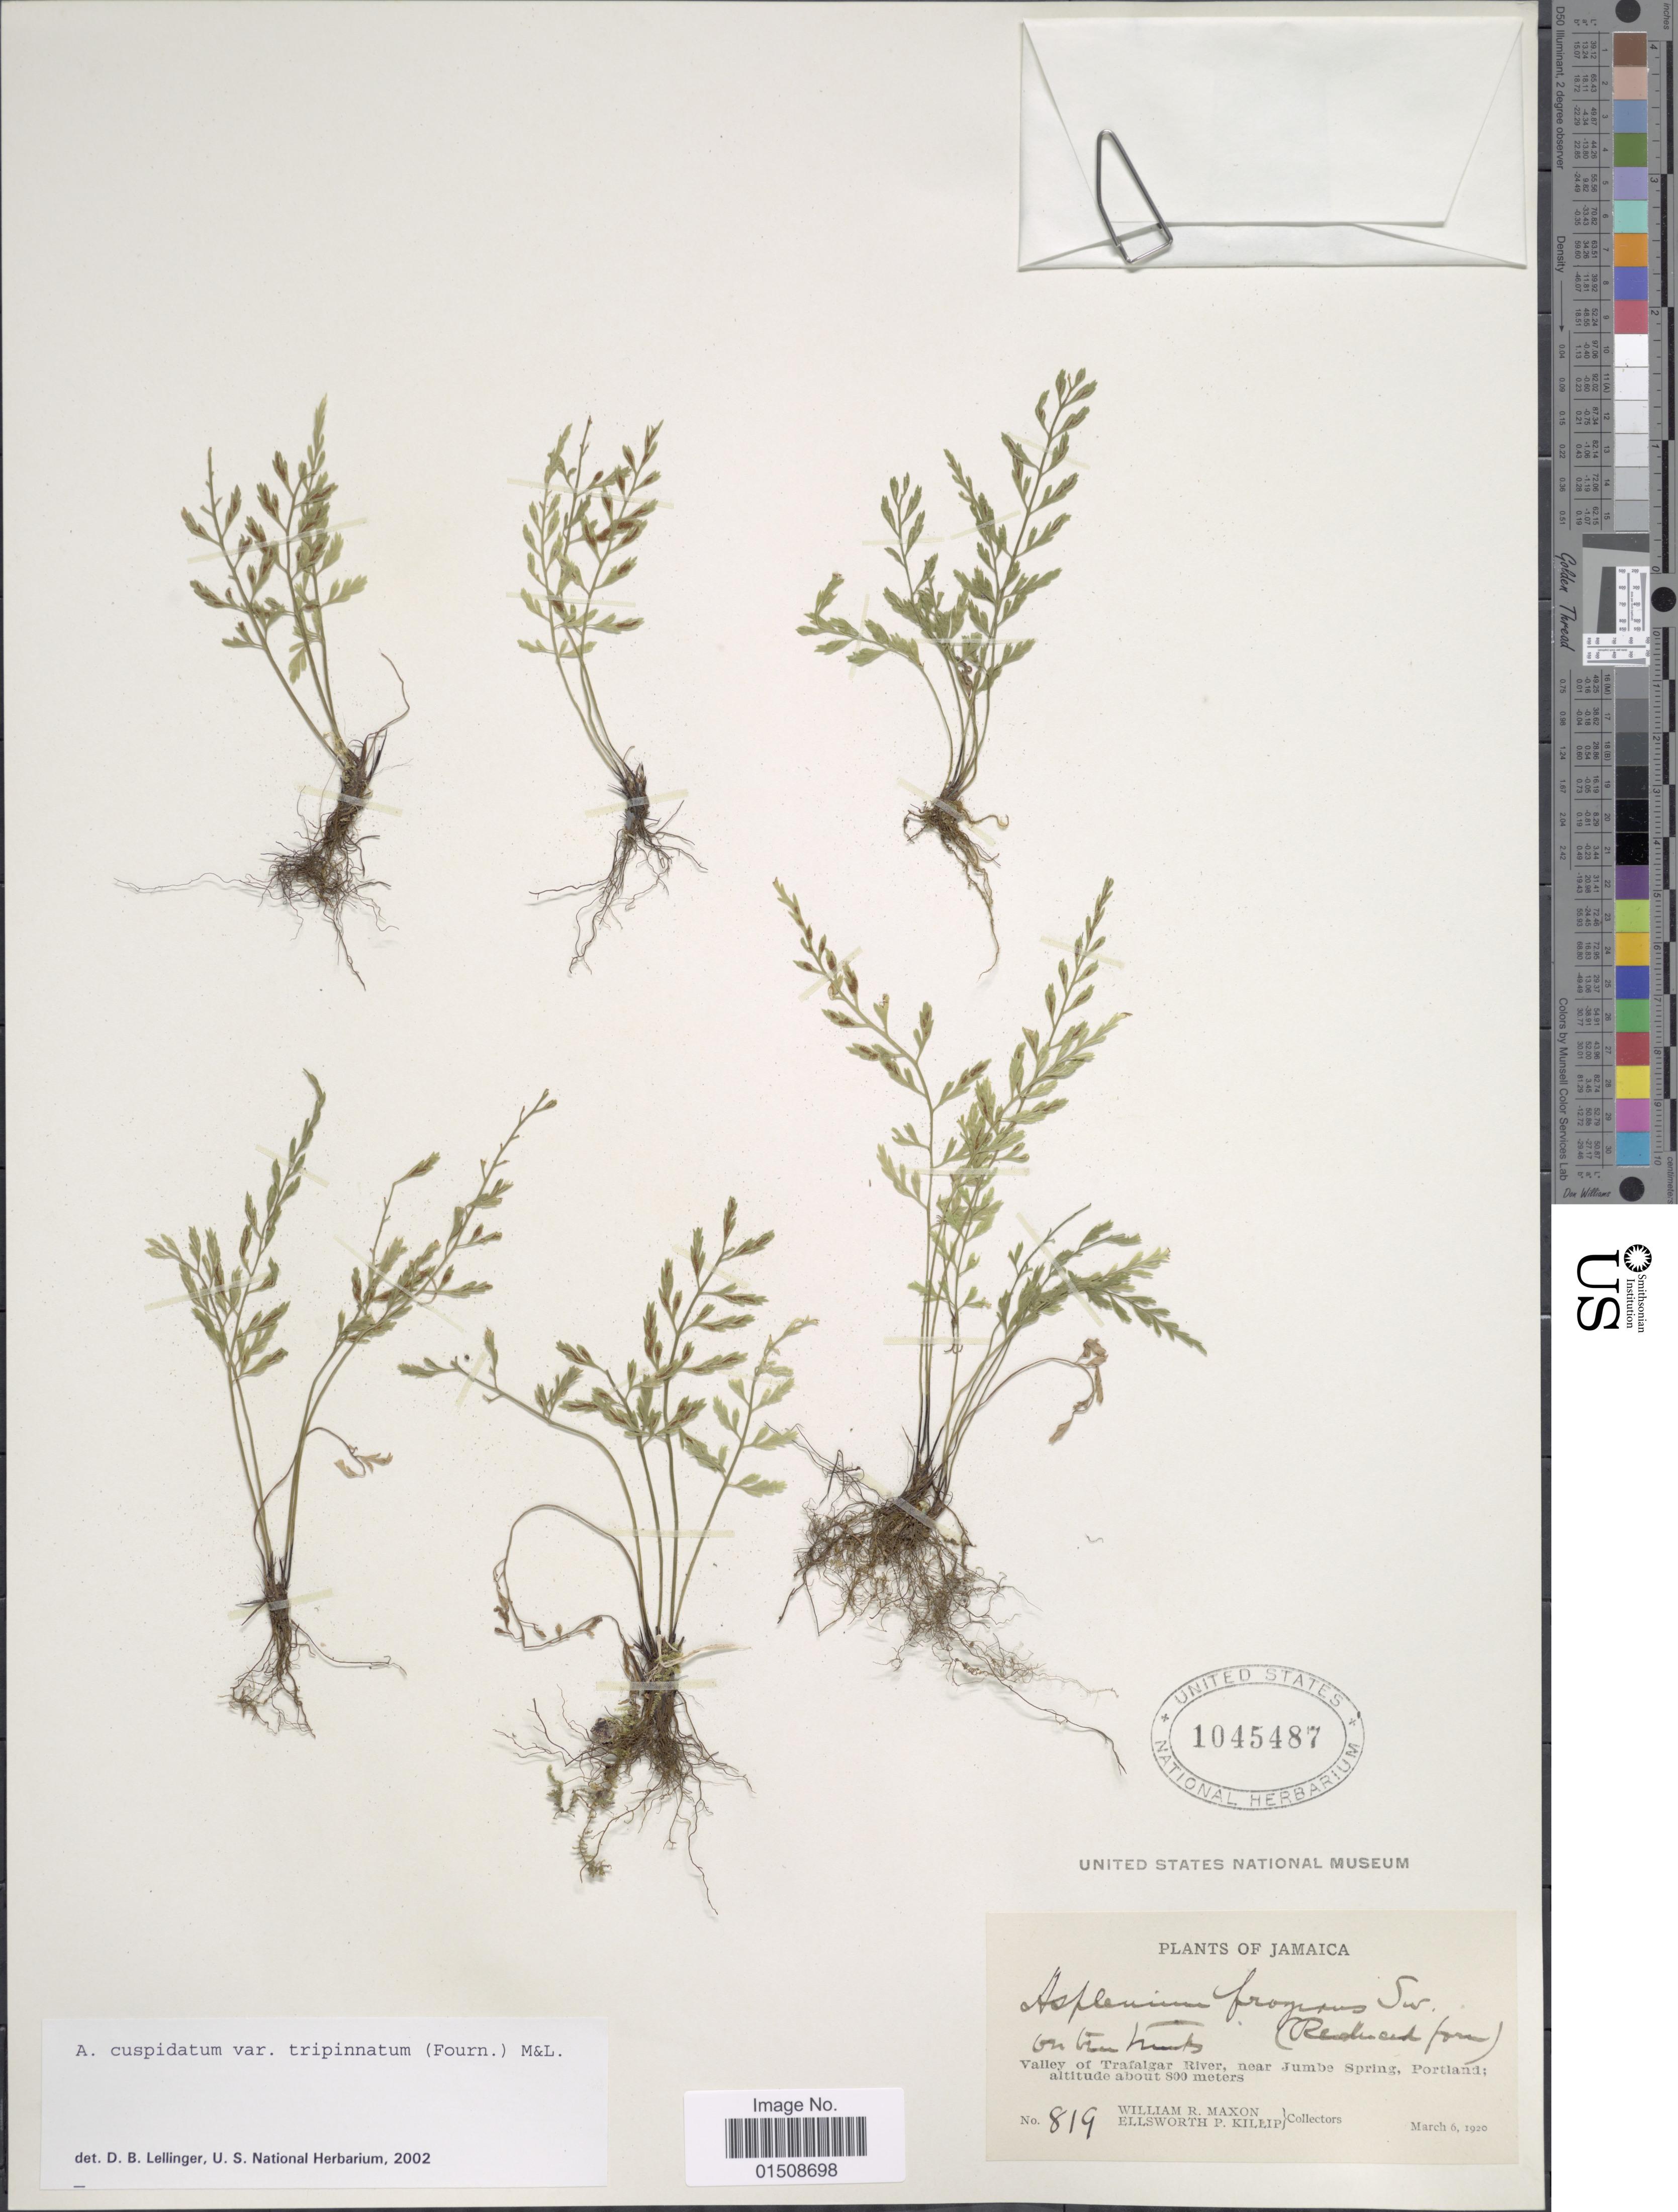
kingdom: Plantae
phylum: Tracheophyta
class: Polypodiopsida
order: Polypodiales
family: Aspleniaceae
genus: Asplenium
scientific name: Asplenium cuspidatum var. tripinnatum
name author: (E. Fourn.) C.V. Morton & Lellinger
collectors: W. R. Maxon & E. P. Killip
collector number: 819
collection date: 1920-03-06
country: Jamaica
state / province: Portland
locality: Valley of Trafalgar River, near Jumbe Spring, Portland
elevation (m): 800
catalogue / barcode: US 1045487